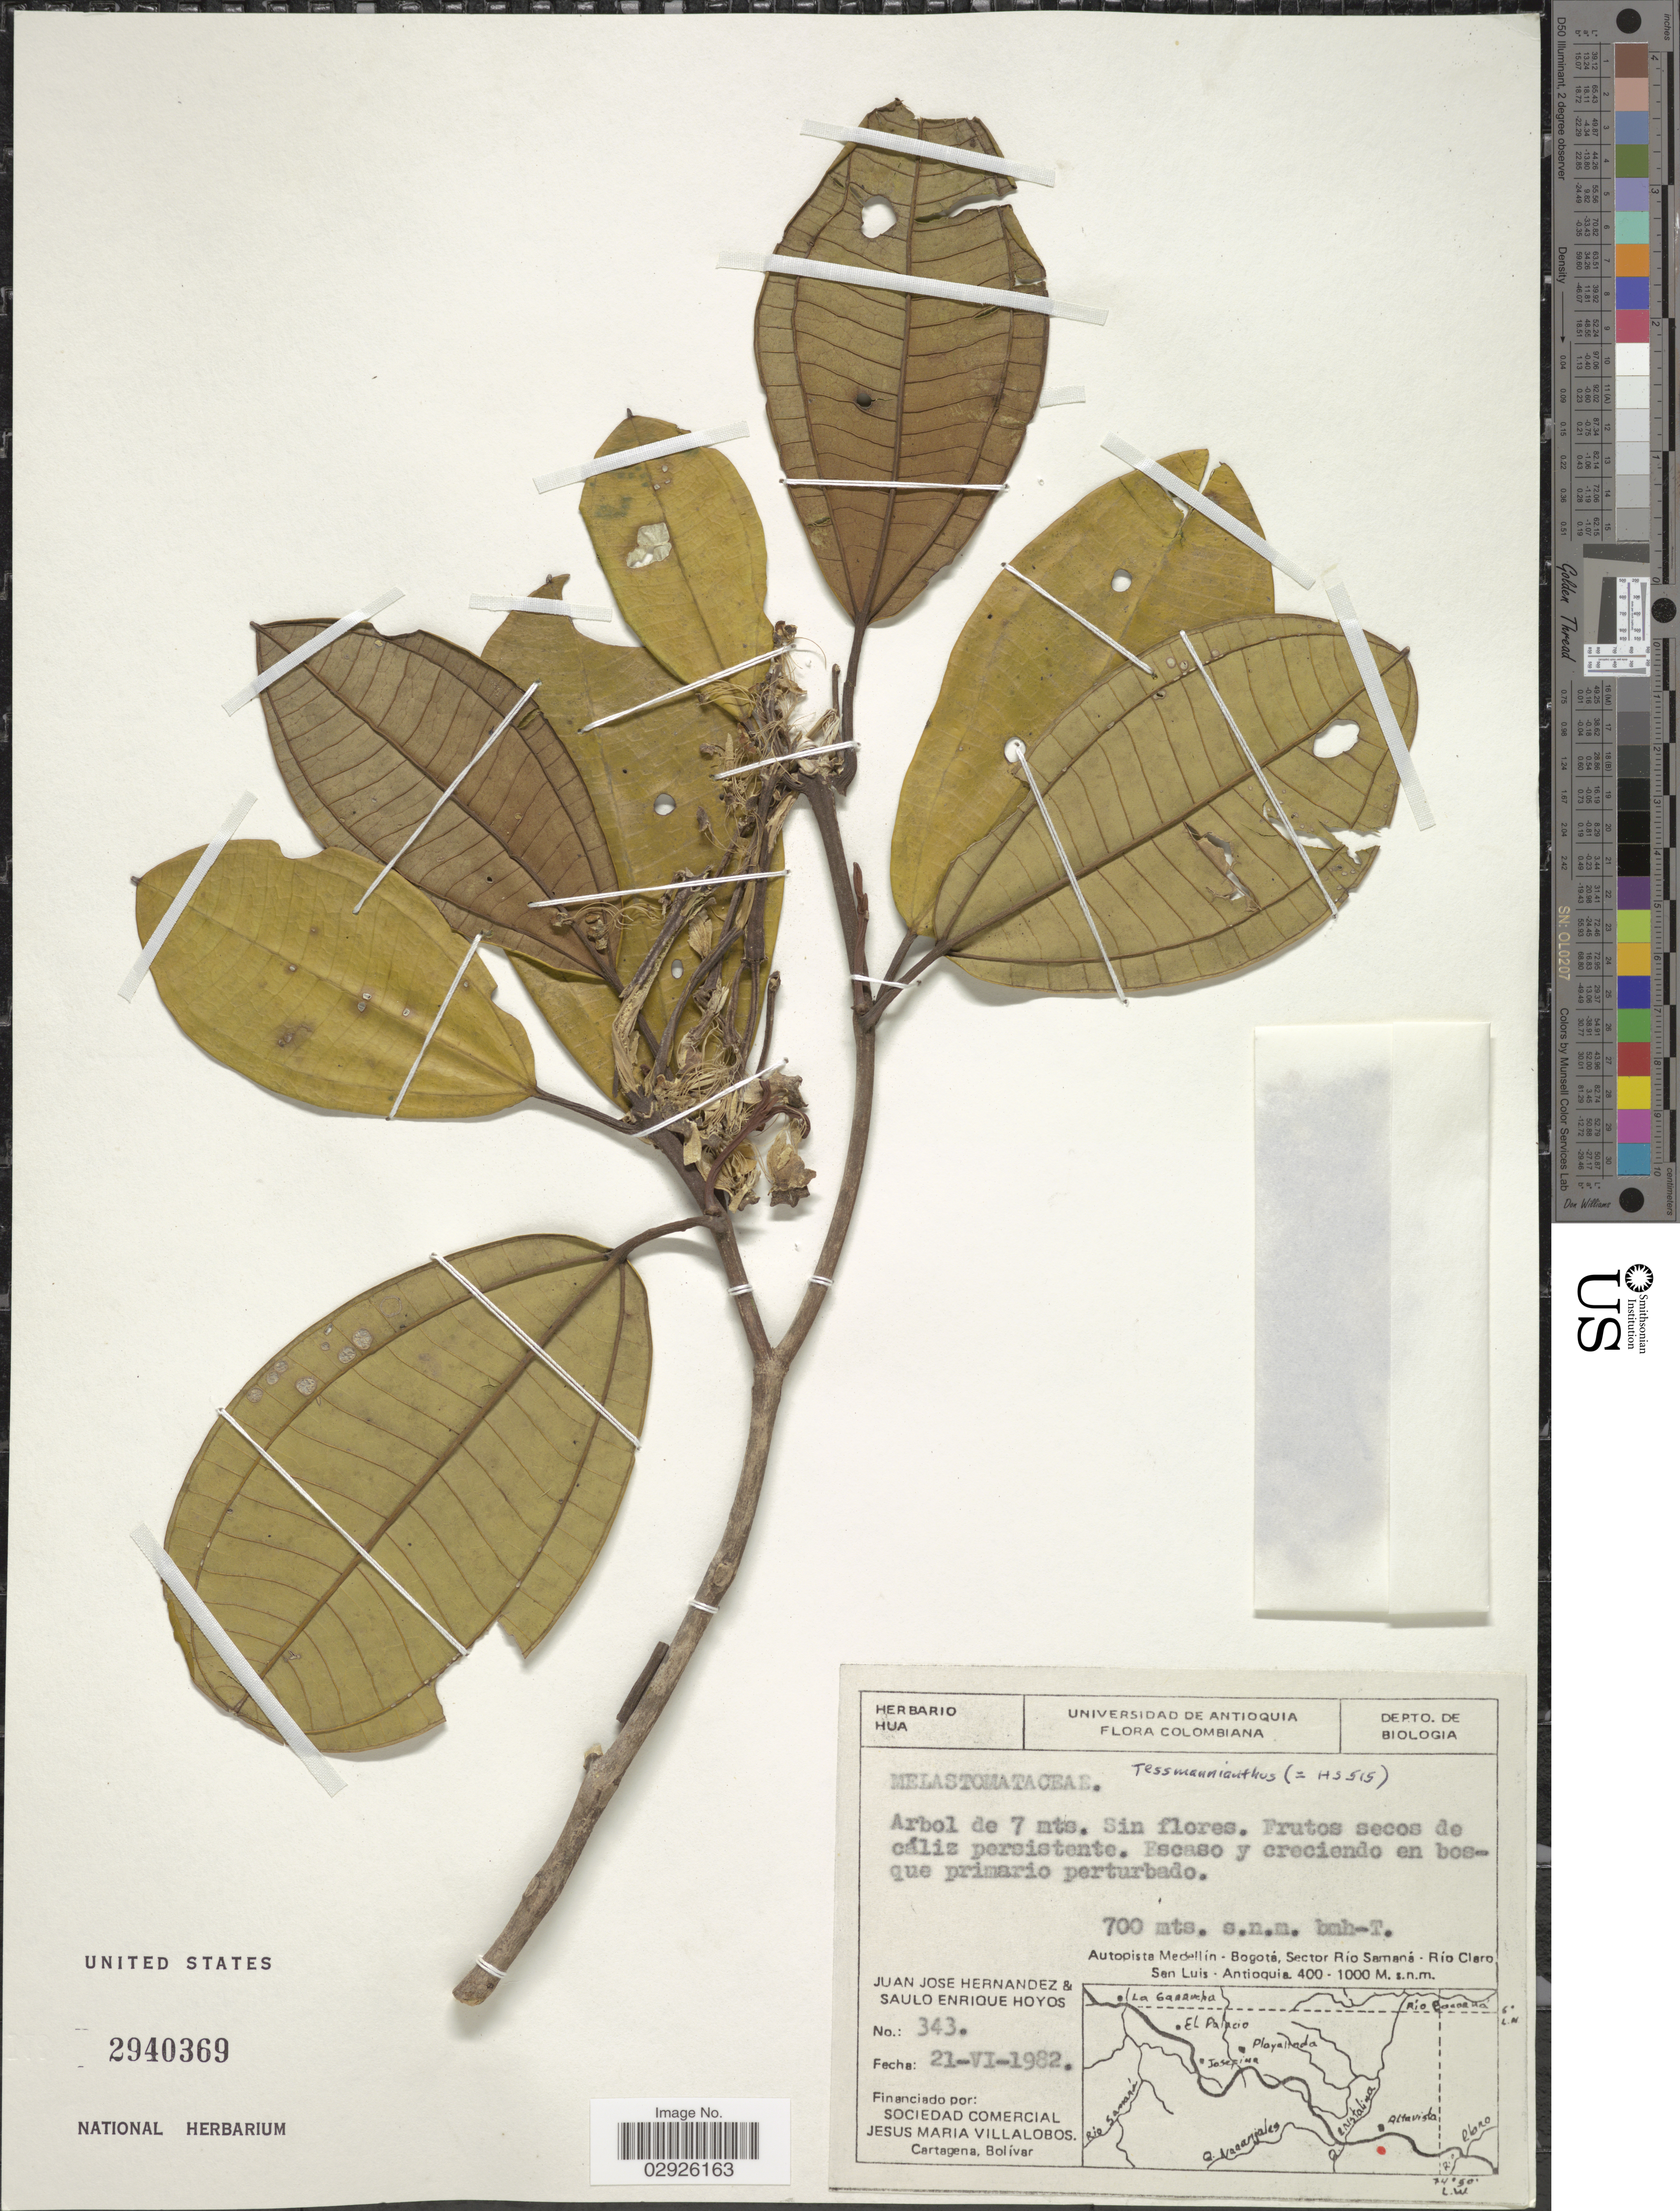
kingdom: Plantae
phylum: Tracheophyta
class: Magnoliopsida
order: Myrtales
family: Melastomataceae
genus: Tessmannianthus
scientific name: Tessmannianthus sp.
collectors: J. J. Hernandez & S. E. Hoyos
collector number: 343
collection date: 1982-06-21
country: Colombia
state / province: Antioquia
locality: Autopista Medellín - Bogotá, Sector Río Samaná - Río Claro. San Luis.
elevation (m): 700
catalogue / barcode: US 2940369